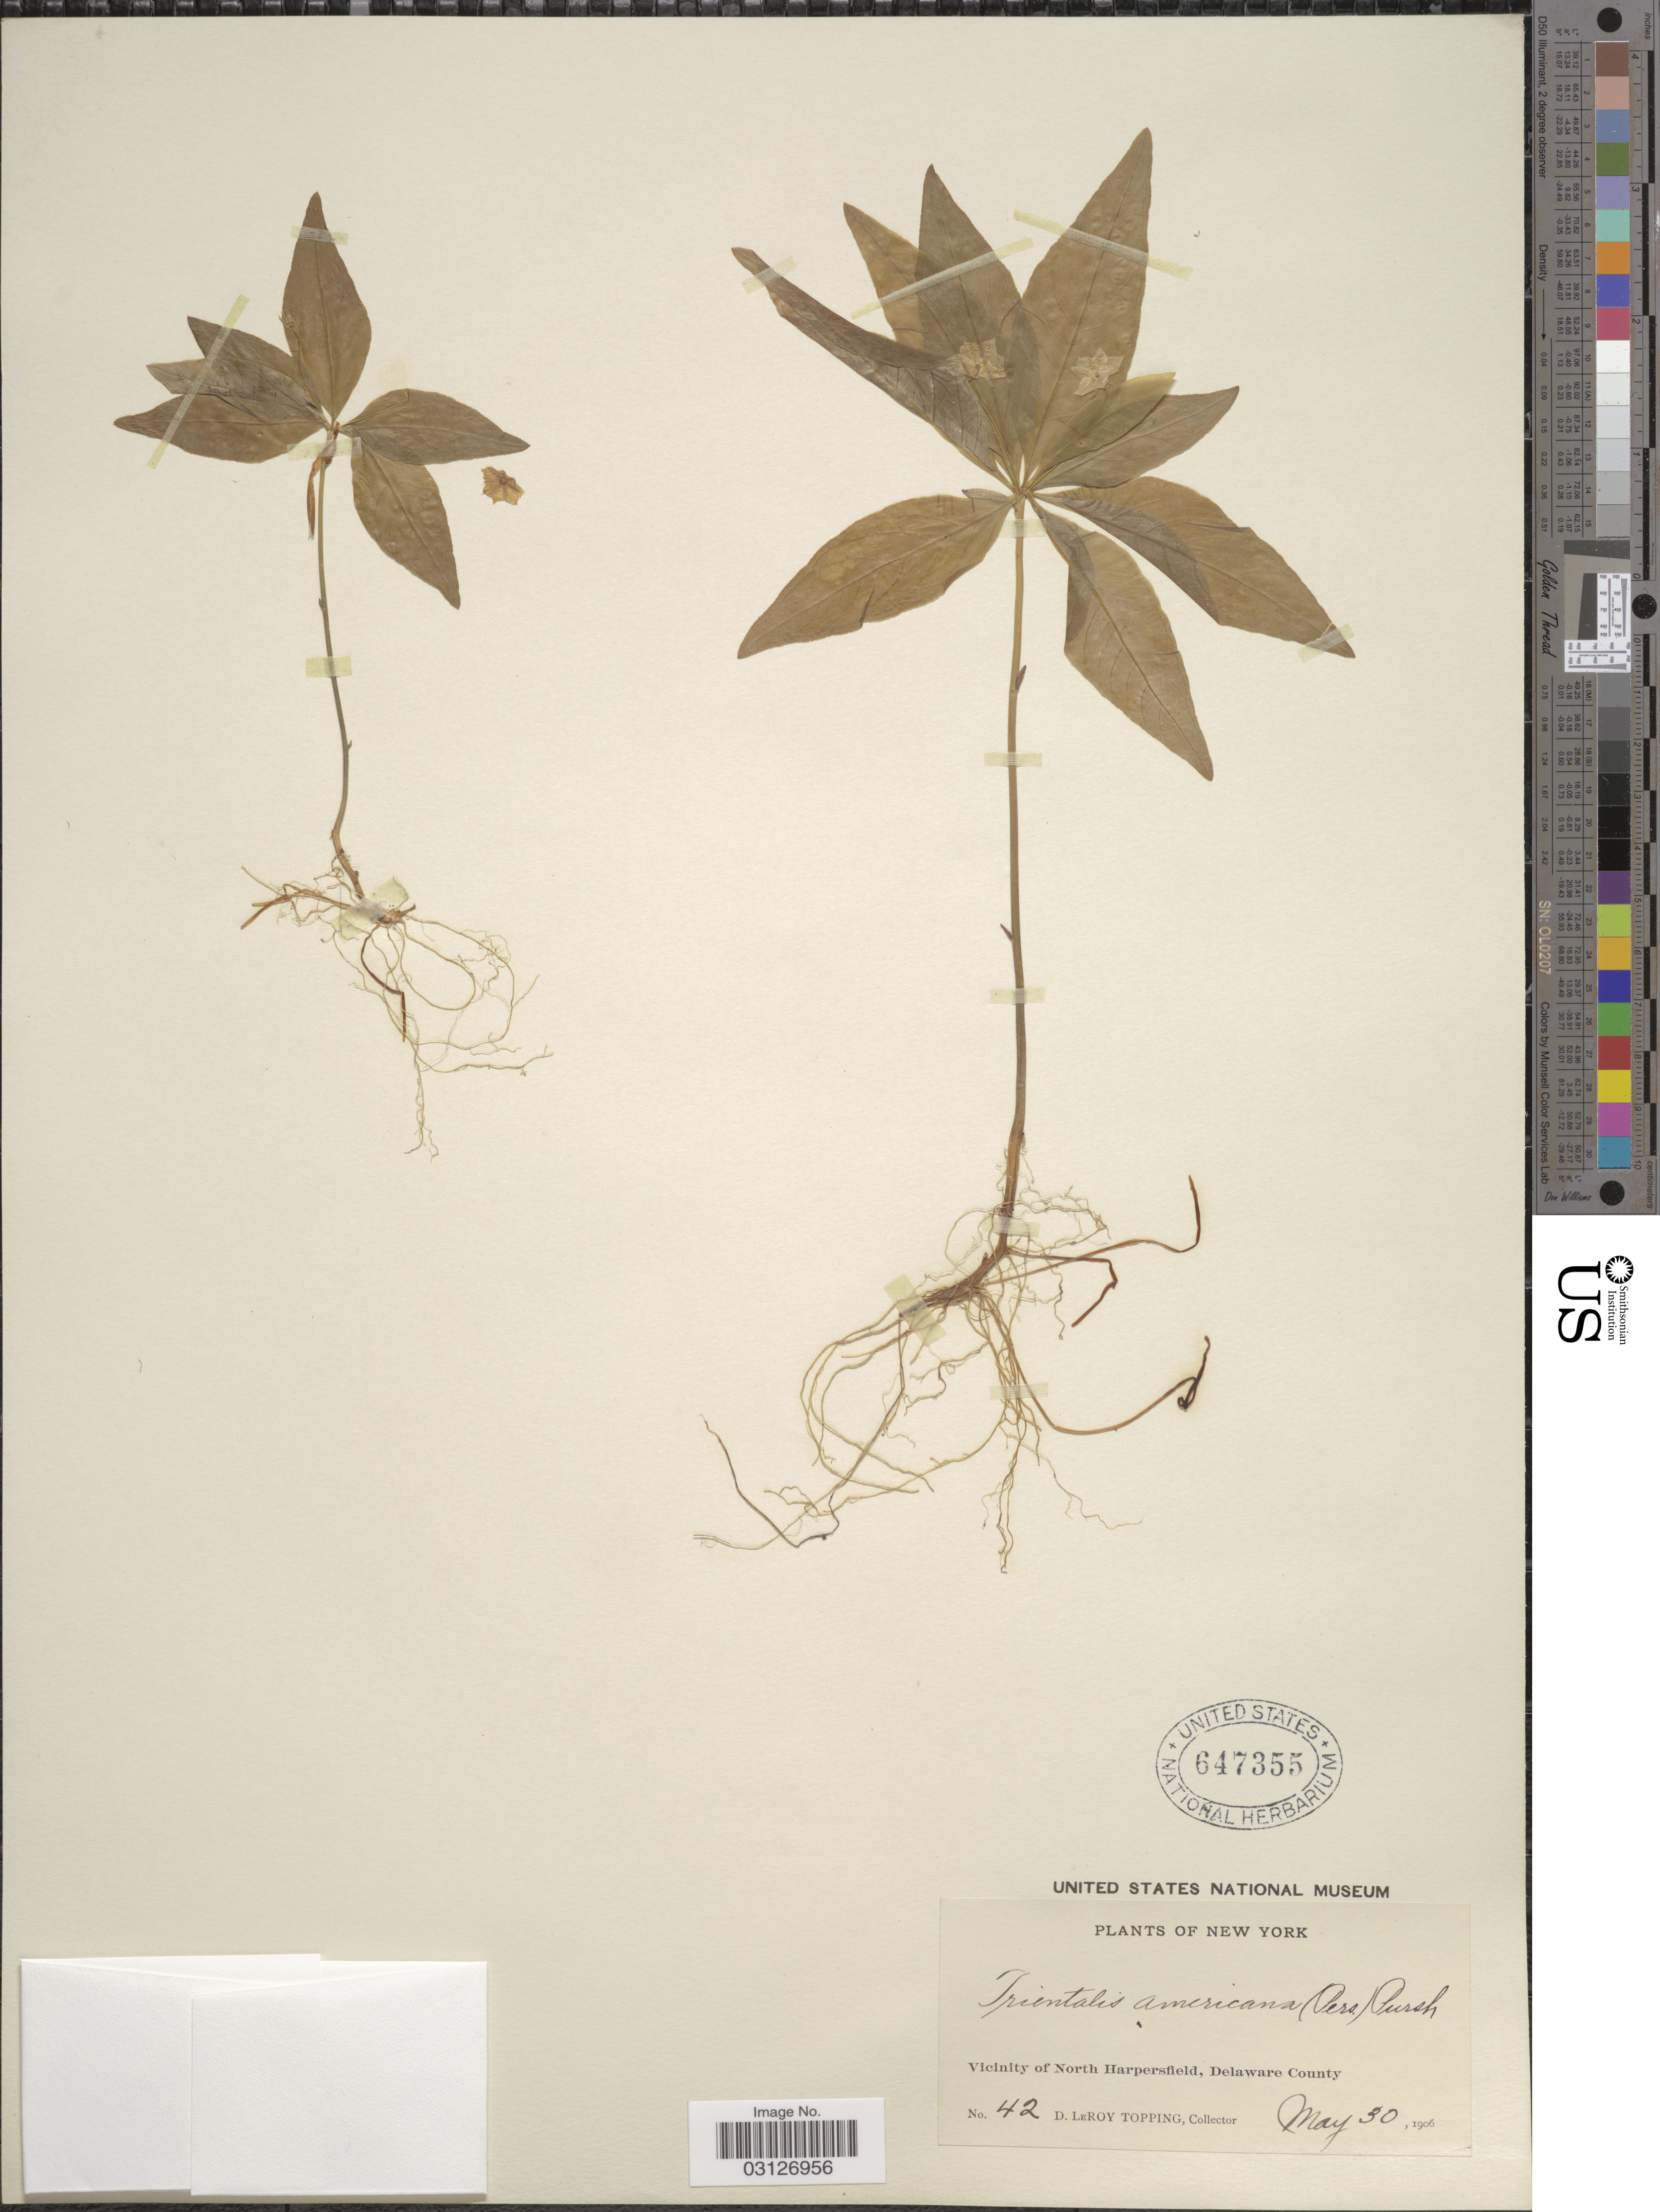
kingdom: Plantae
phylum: Tracheophyta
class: Magnoliopsida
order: Ericales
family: Primulaceae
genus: Trientalis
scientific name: Trientalis americana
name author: Pursh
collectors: D. L. Topping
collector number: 42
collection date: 1906-05-30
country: United States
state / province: New York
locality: Vicinity of North Harpersfield, Delaware County.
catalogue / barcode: US 647355